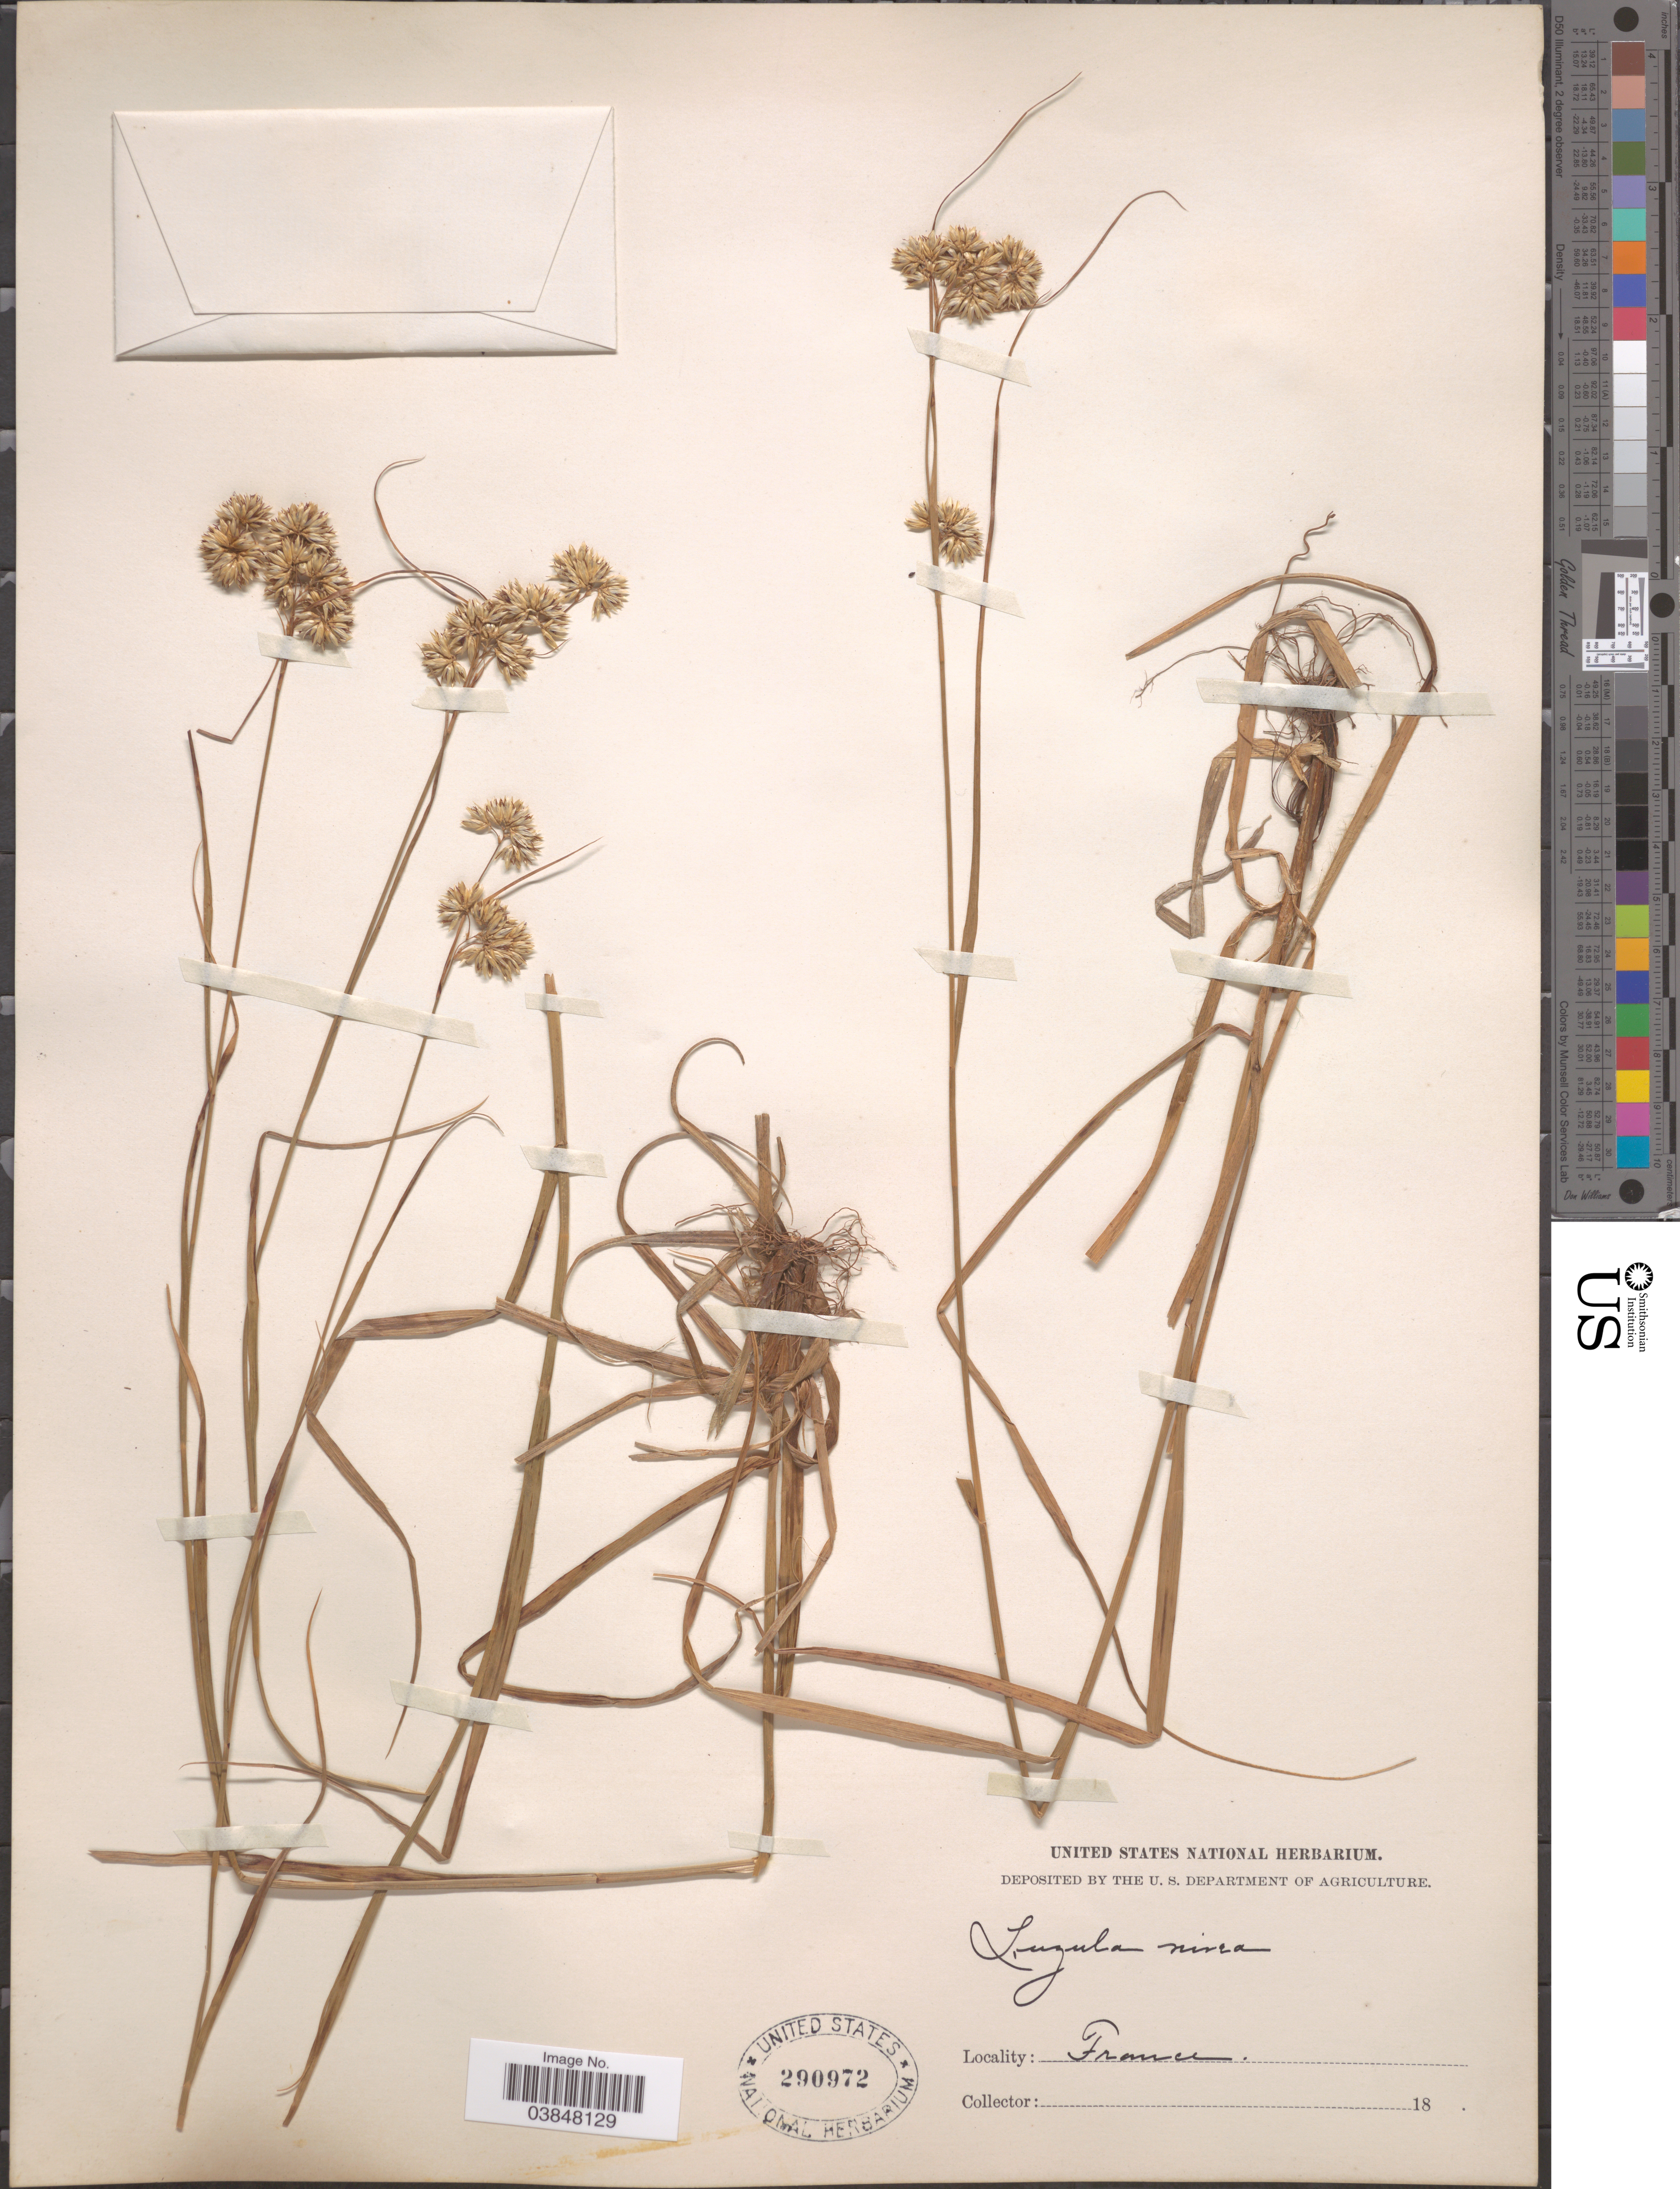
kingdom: Plantae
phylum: Tracheophyta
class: Liliopsida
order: Poales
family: Juncaceae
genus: Luzula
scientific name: Luzula nivea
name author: (L.) DC.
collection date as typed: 18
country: France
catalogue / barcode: US 290972